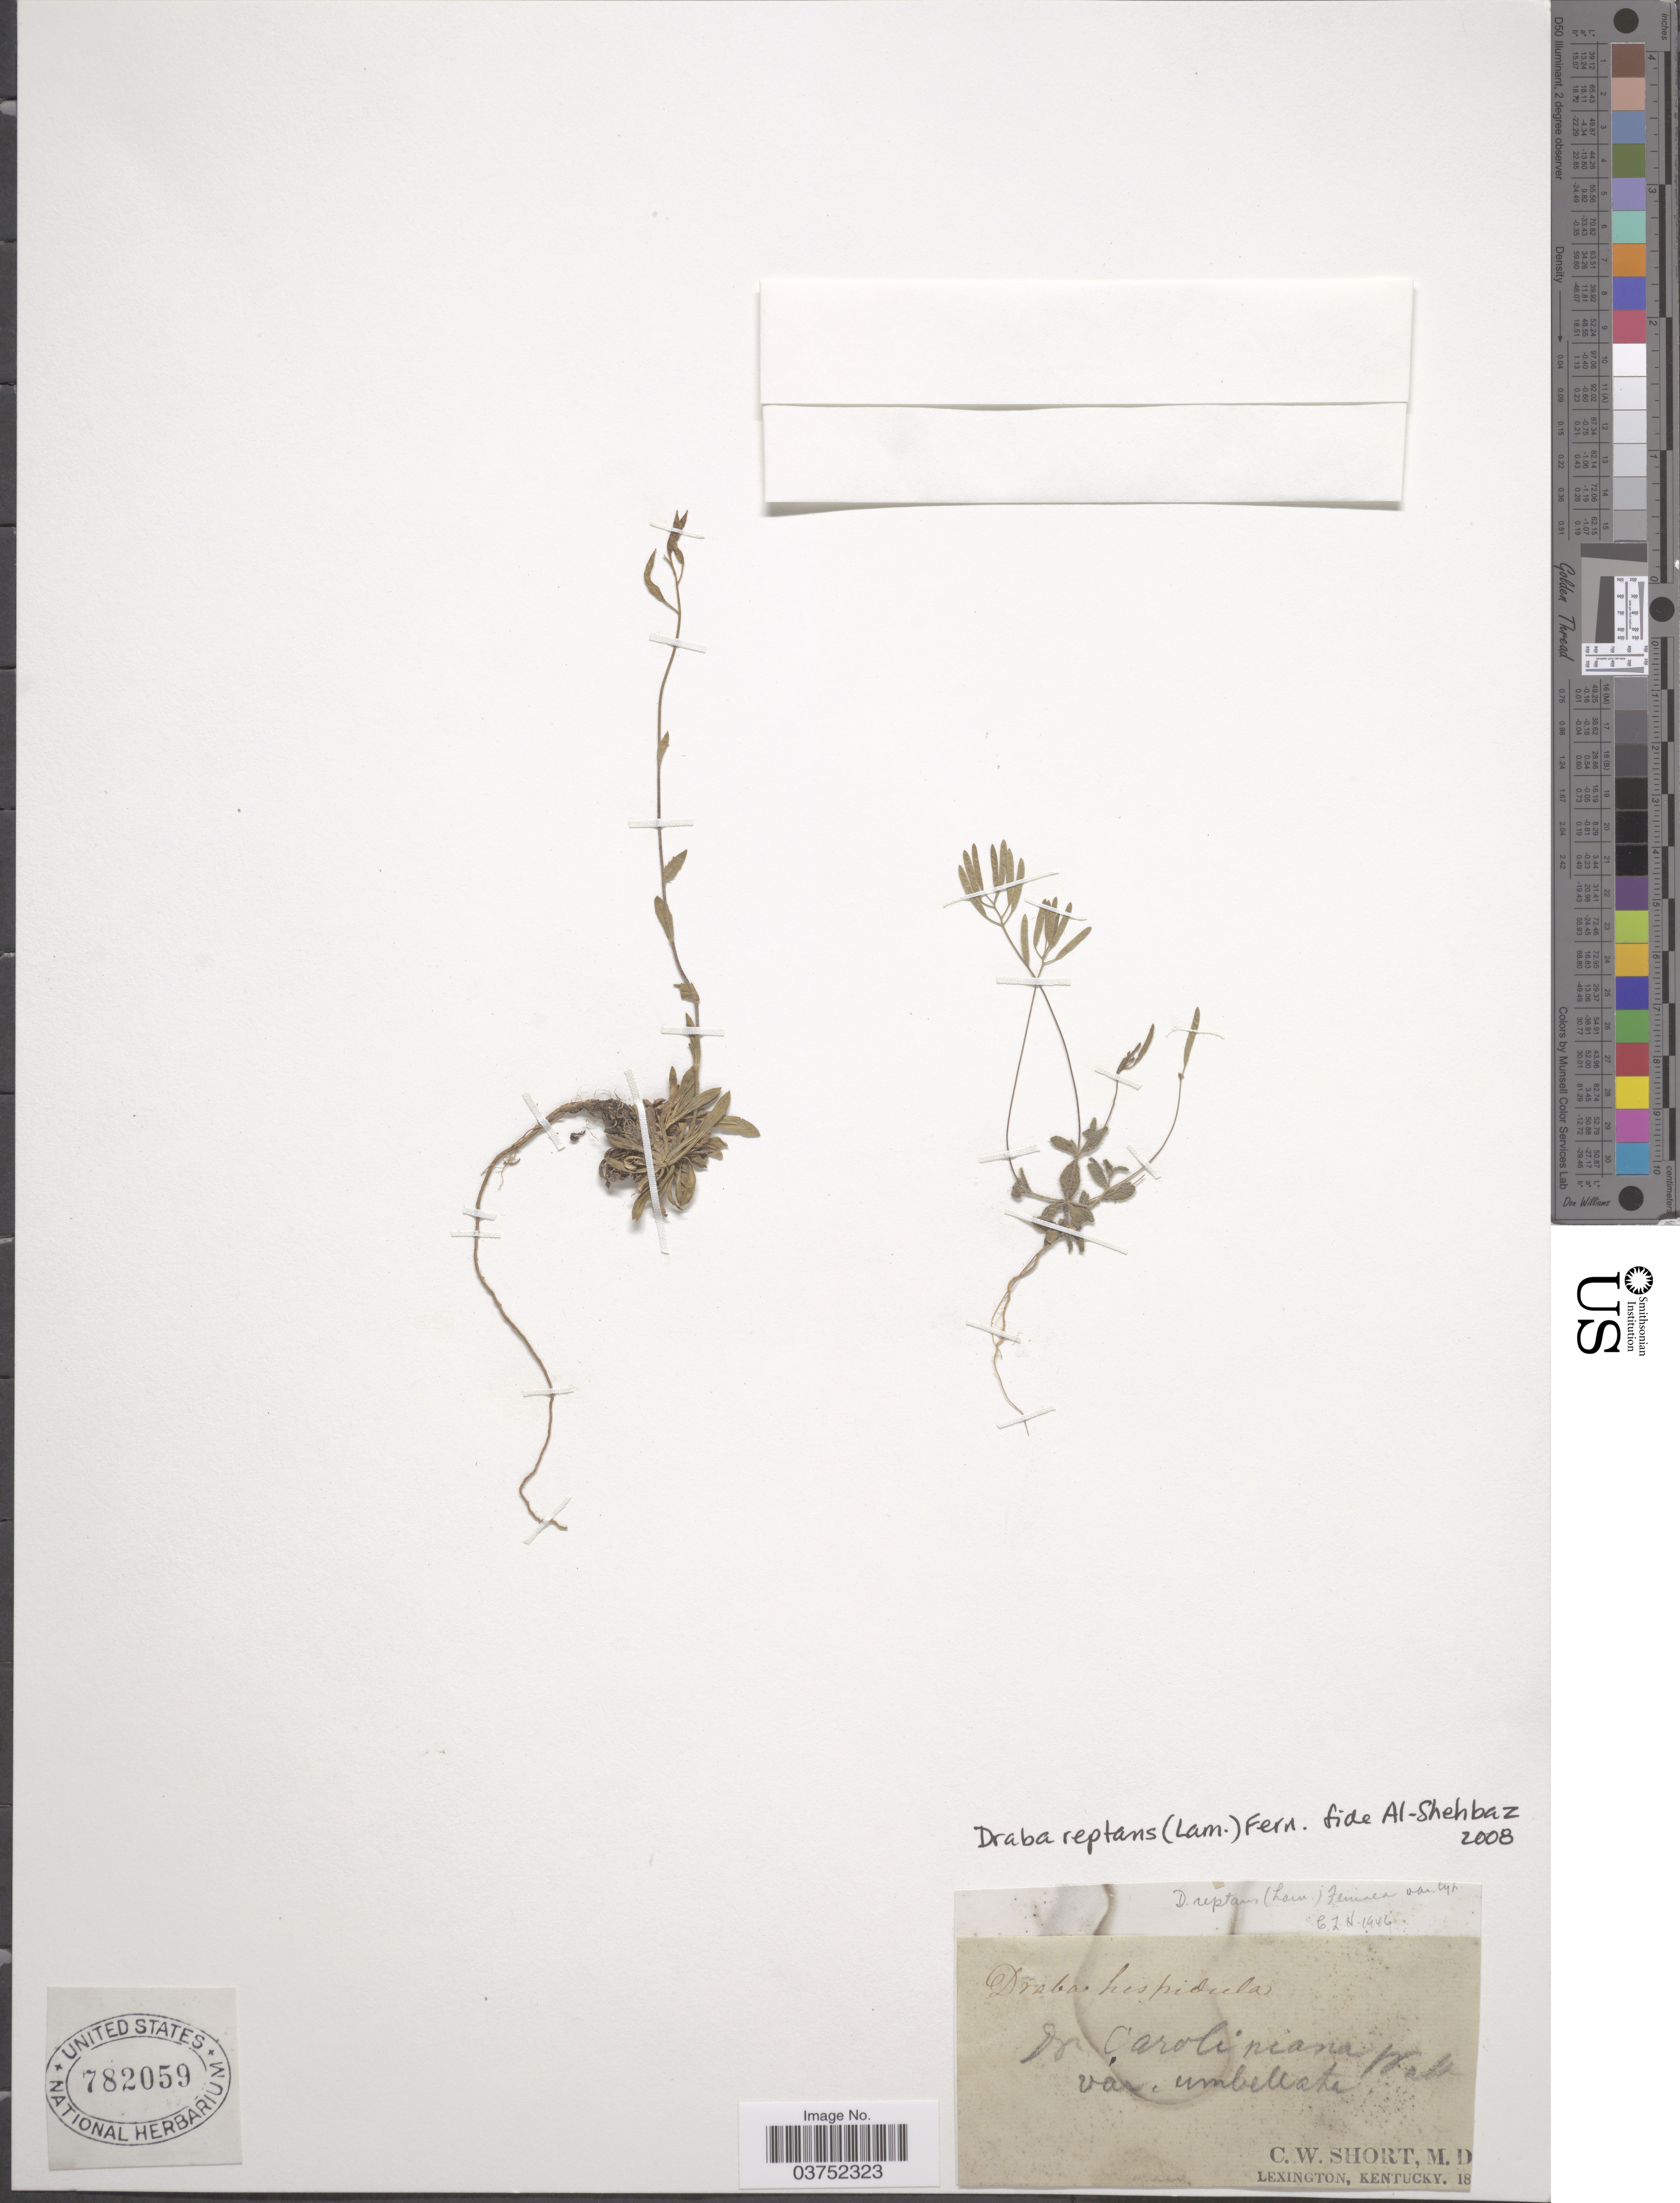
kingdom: Plantae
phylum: Tracheophyta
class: Magnoliopsida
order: Brassicales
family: Brassicaceae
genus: Draba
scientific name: Draba reptans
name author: (Lam.) Fernald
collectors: C. W. Short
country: United States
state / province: Kentucky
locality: Lexington.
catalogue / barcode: US 782059